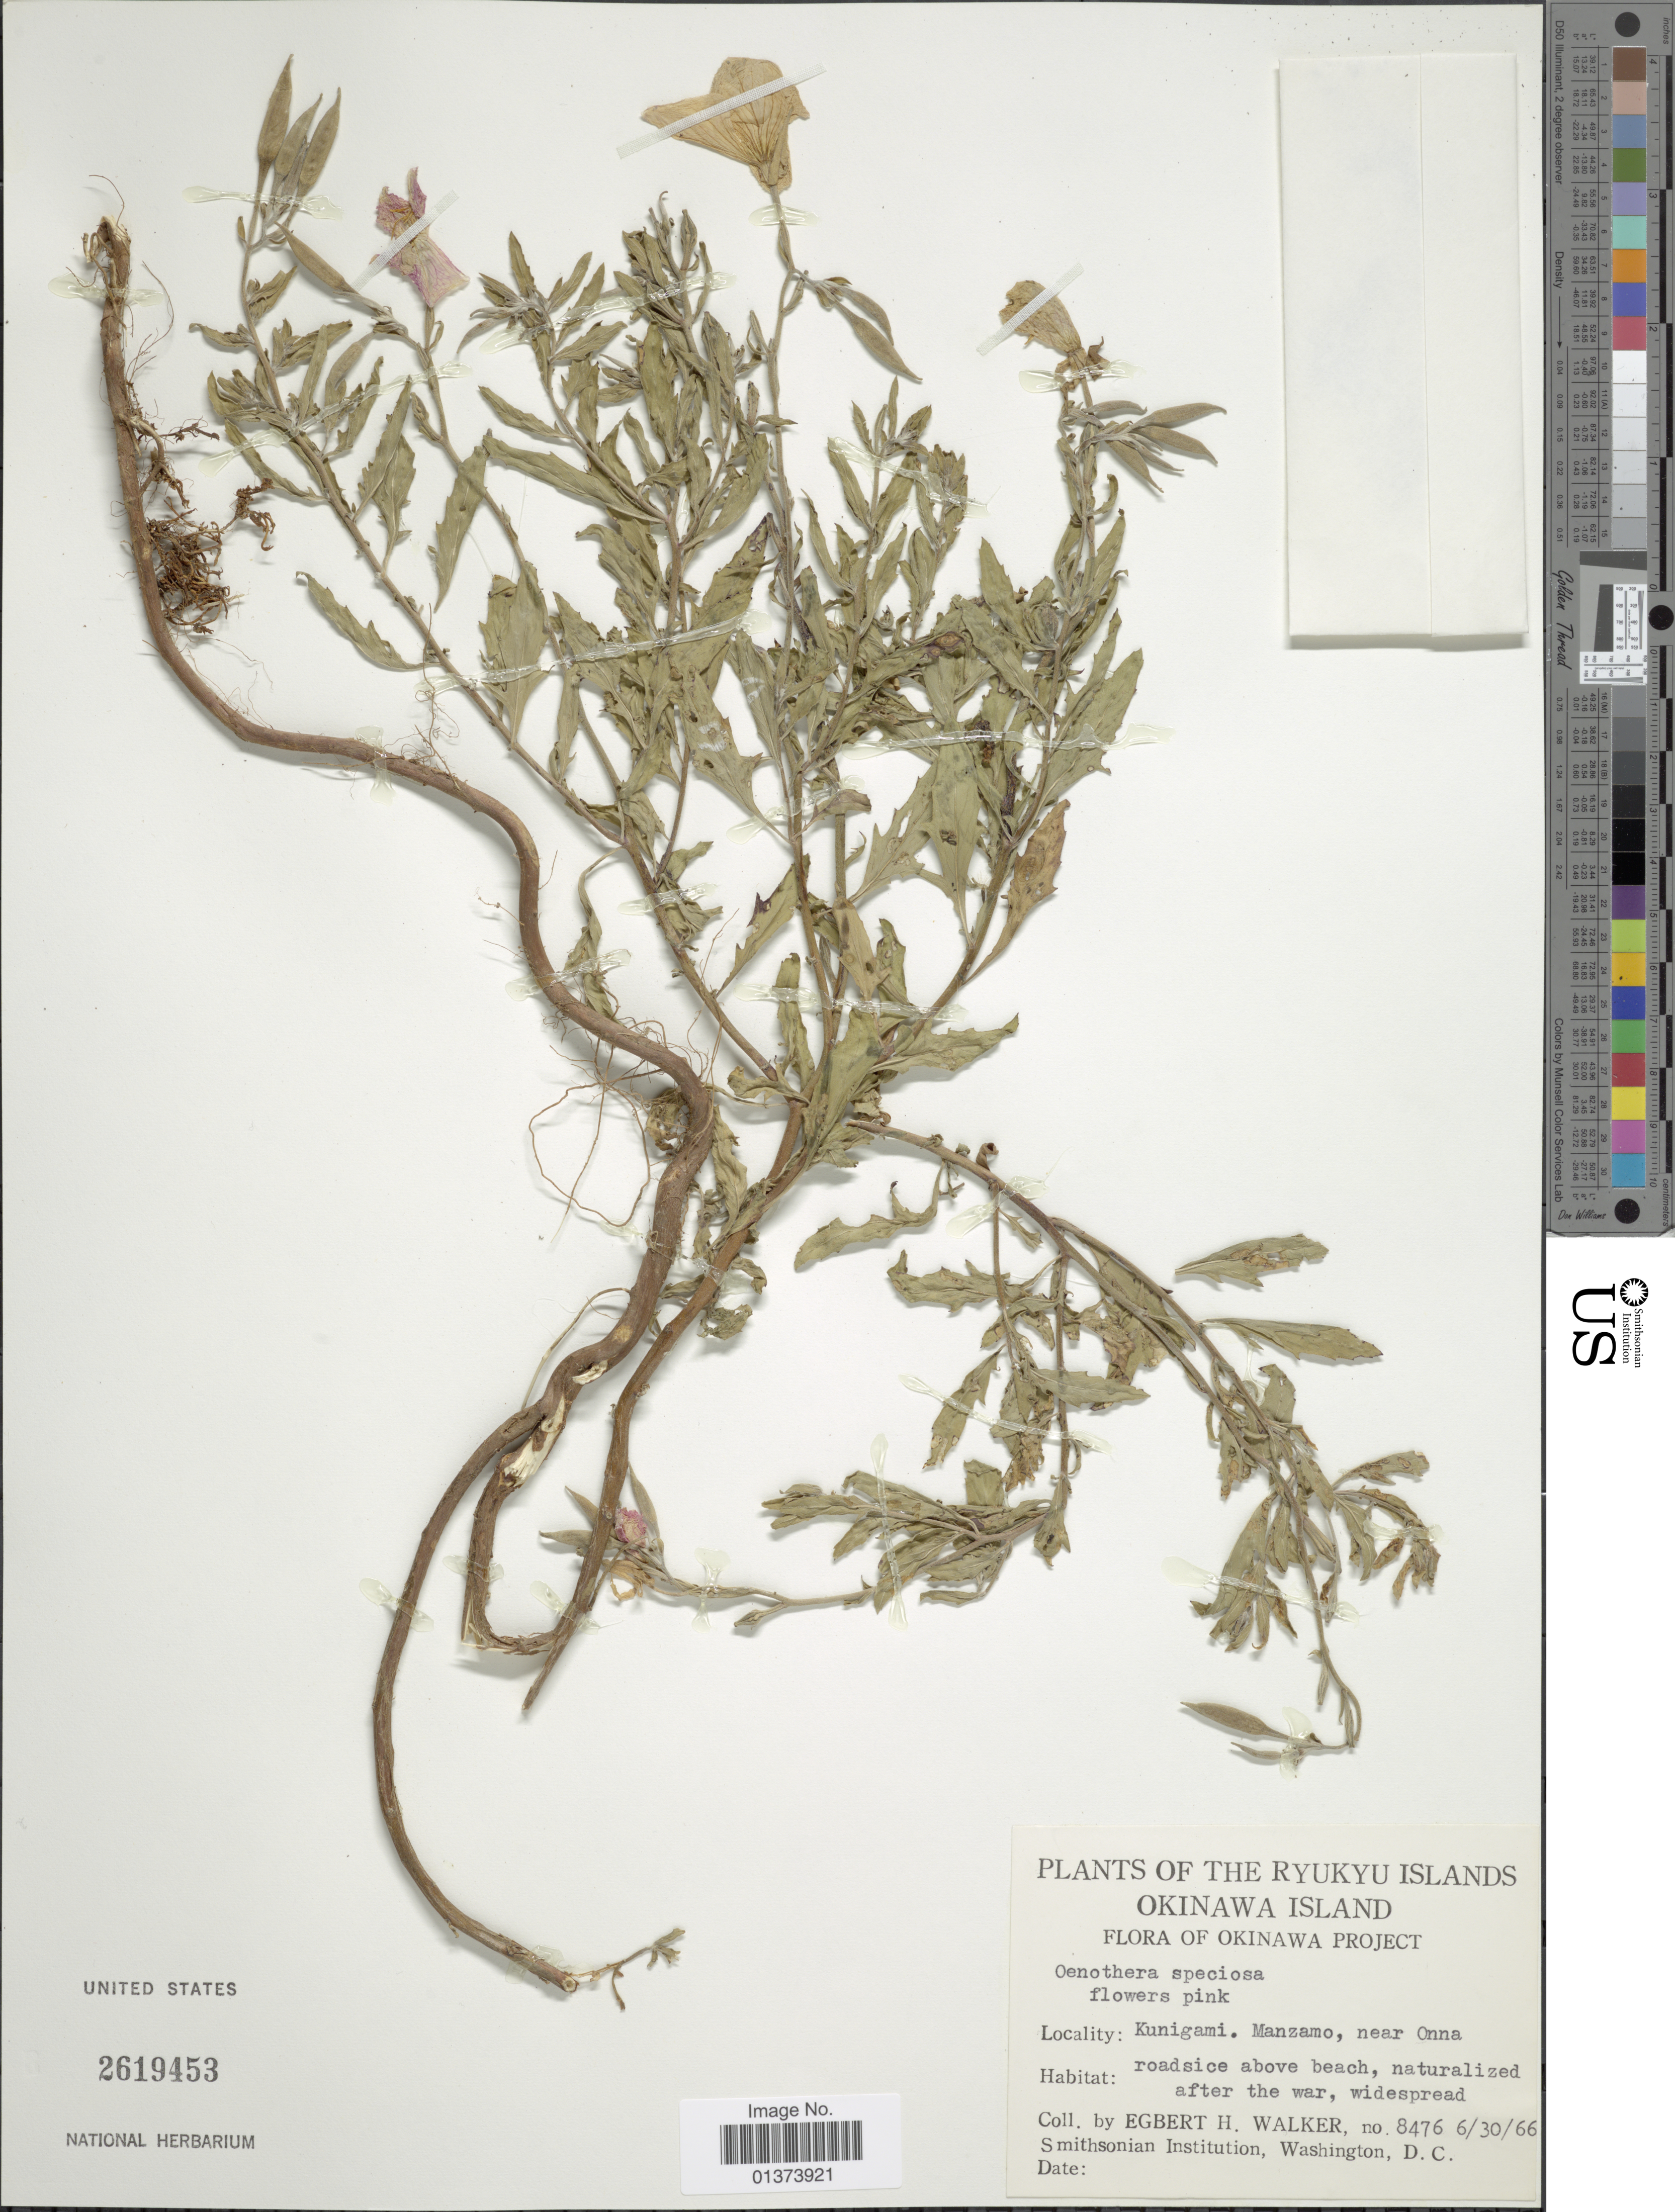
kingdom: Plantae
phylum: Tracheophyta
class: Magnoliopsida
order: Myrtales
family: Onagraceae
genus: Oenothera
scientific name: Oenothera speciosa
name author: Nutt.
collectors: E. H. Walker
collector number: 8476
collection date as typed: Transcribed d/m/y: 30/6/66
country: Japan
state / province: Okinawa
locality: Ryukyu Islands, Okinawa Project, Kunigami, Manzamo, near Onna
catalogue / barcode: US 2619453